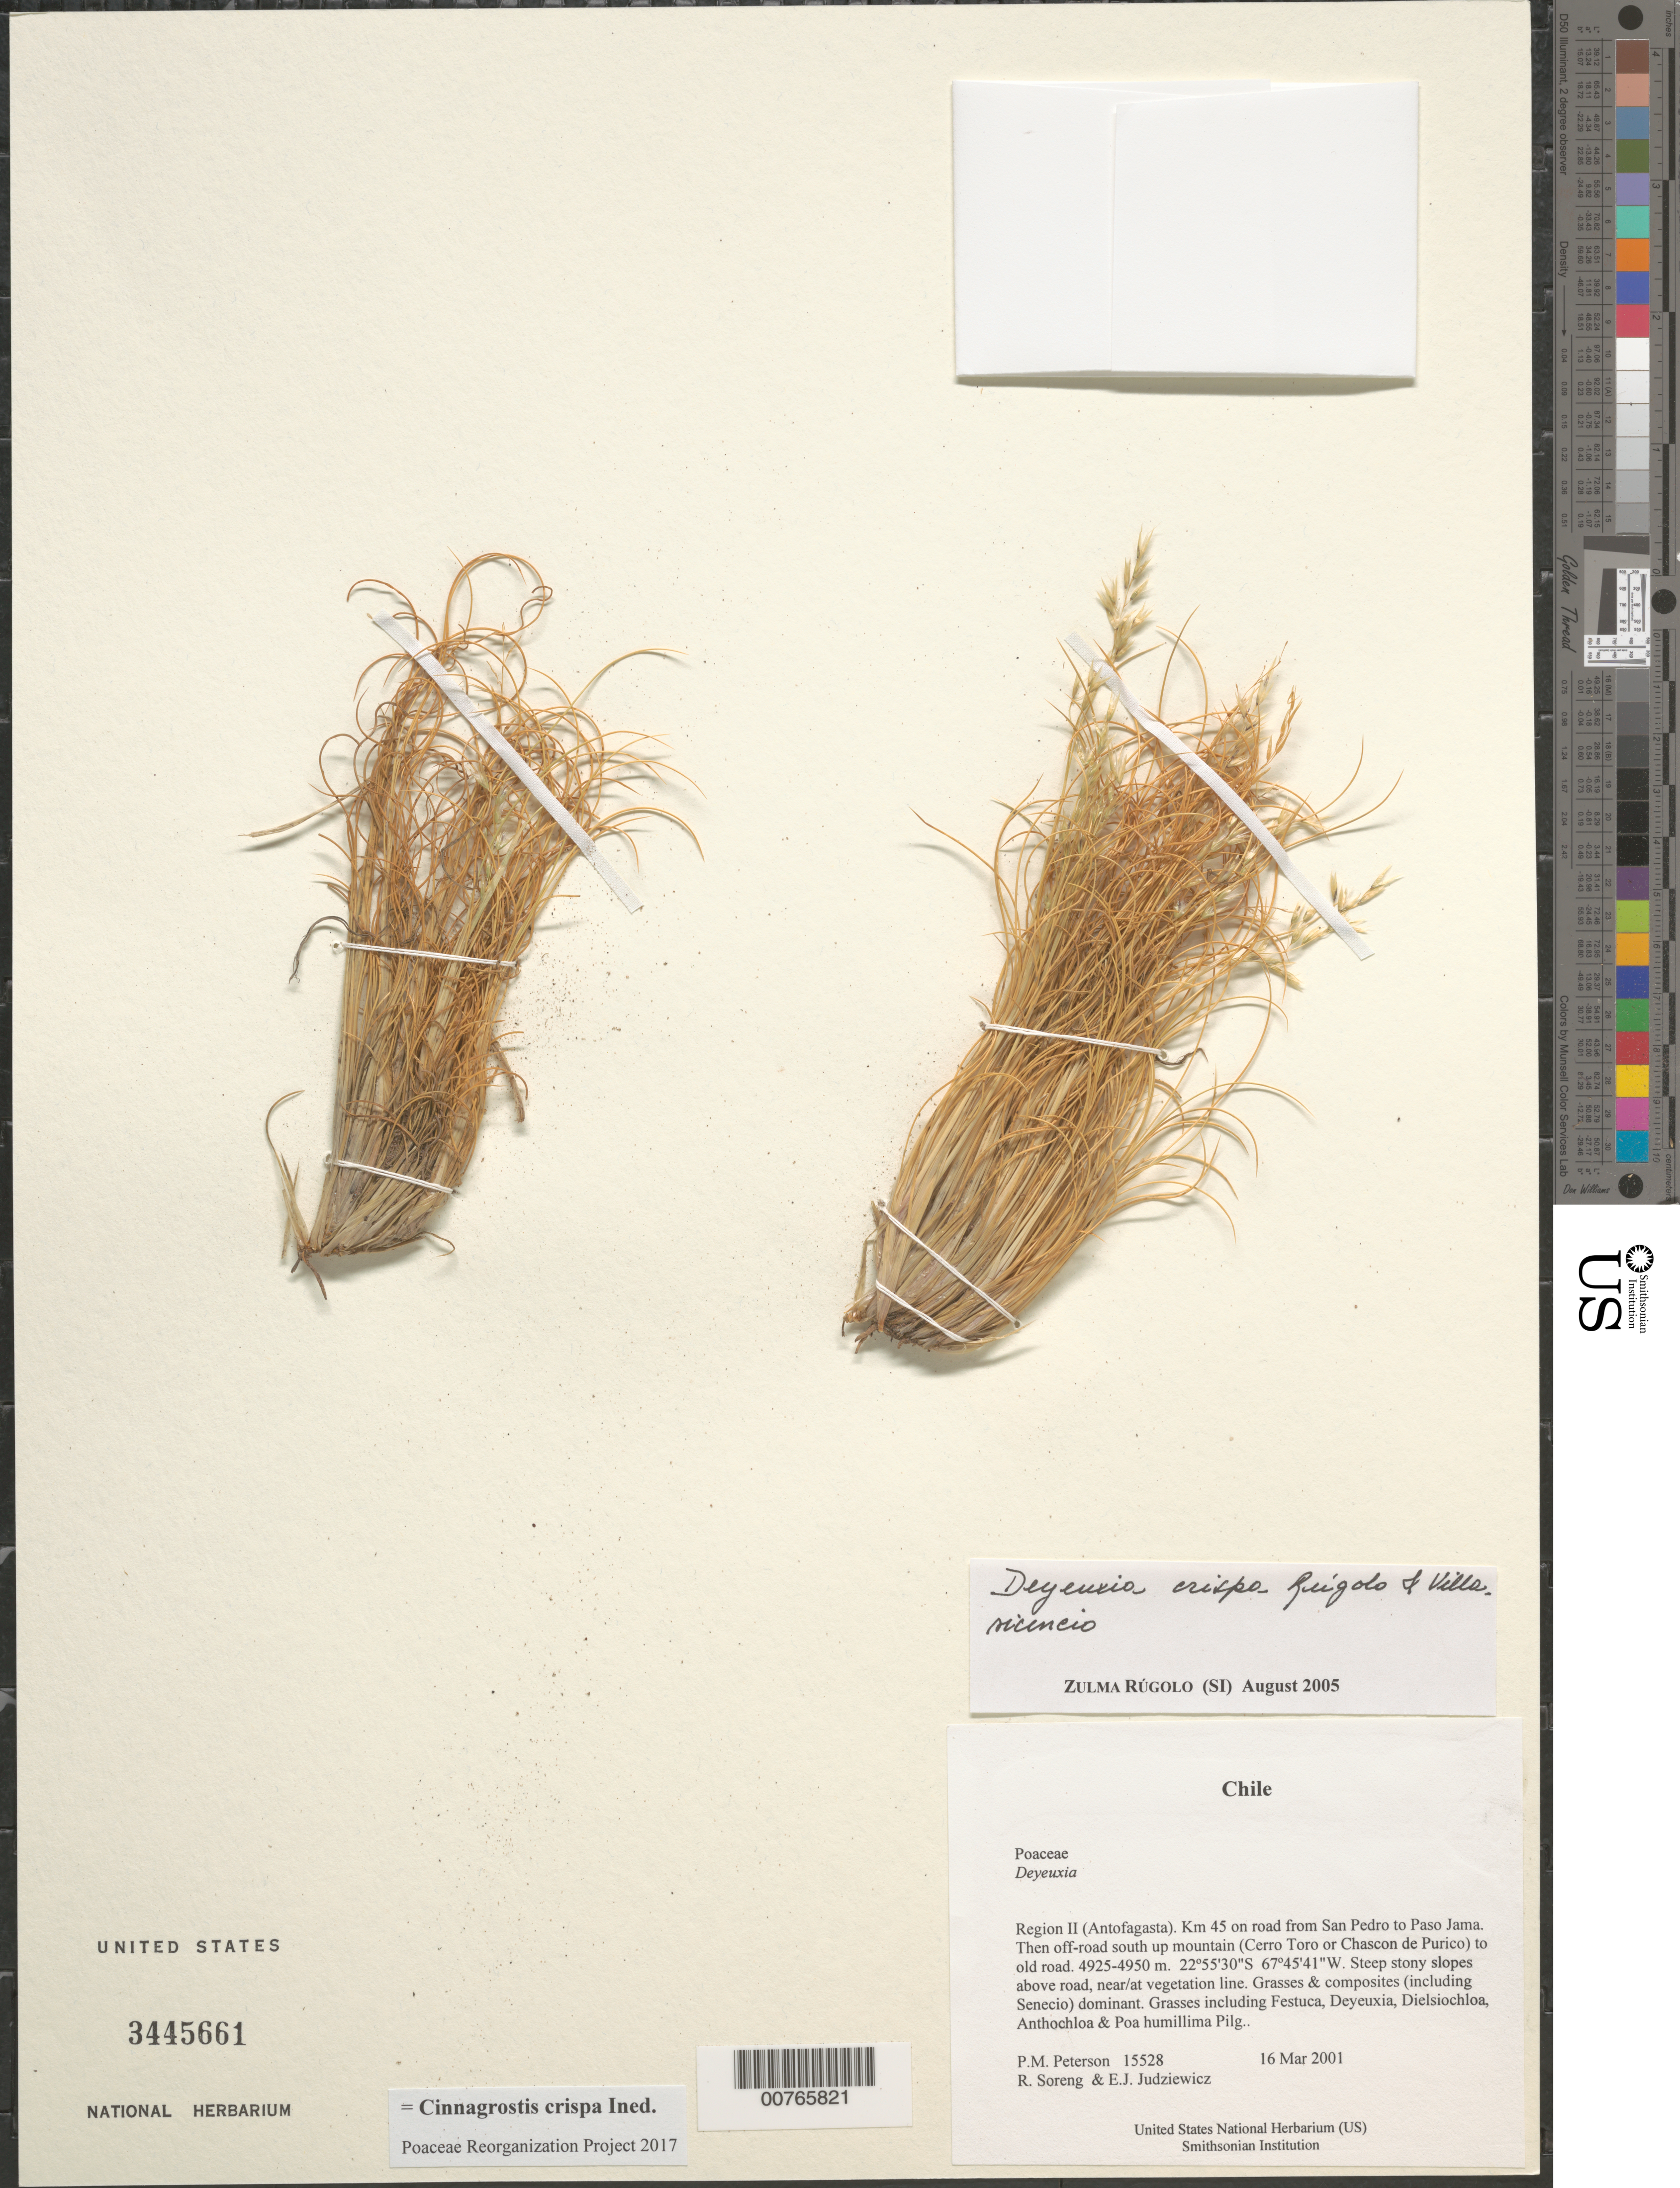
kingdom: Plantae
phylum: Tracheophyta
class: Liliopsida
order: Poales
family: Poaceae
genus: Cinnagrostis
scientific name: Cinnagrostis crispa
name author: (Rúgolo & Villav.) P.M. Peterson et al.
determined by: Poaceae Reorganization Project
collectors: P. M. Peterson, R. J. Soreng & E. J. Judziewicz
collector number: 15528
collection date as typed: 16 Mar 2001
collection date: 2001-03-16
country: Chile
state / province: Antofagasta (II)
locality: Km 45 on road from San Pedro to Paso Jama. Then off-road south up mountain (Cerro Toro or Chascon de Purico) to old road.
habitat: Steep stony slopes above road, near/at vegetation line.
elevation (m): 4925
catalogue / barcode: US 3445661